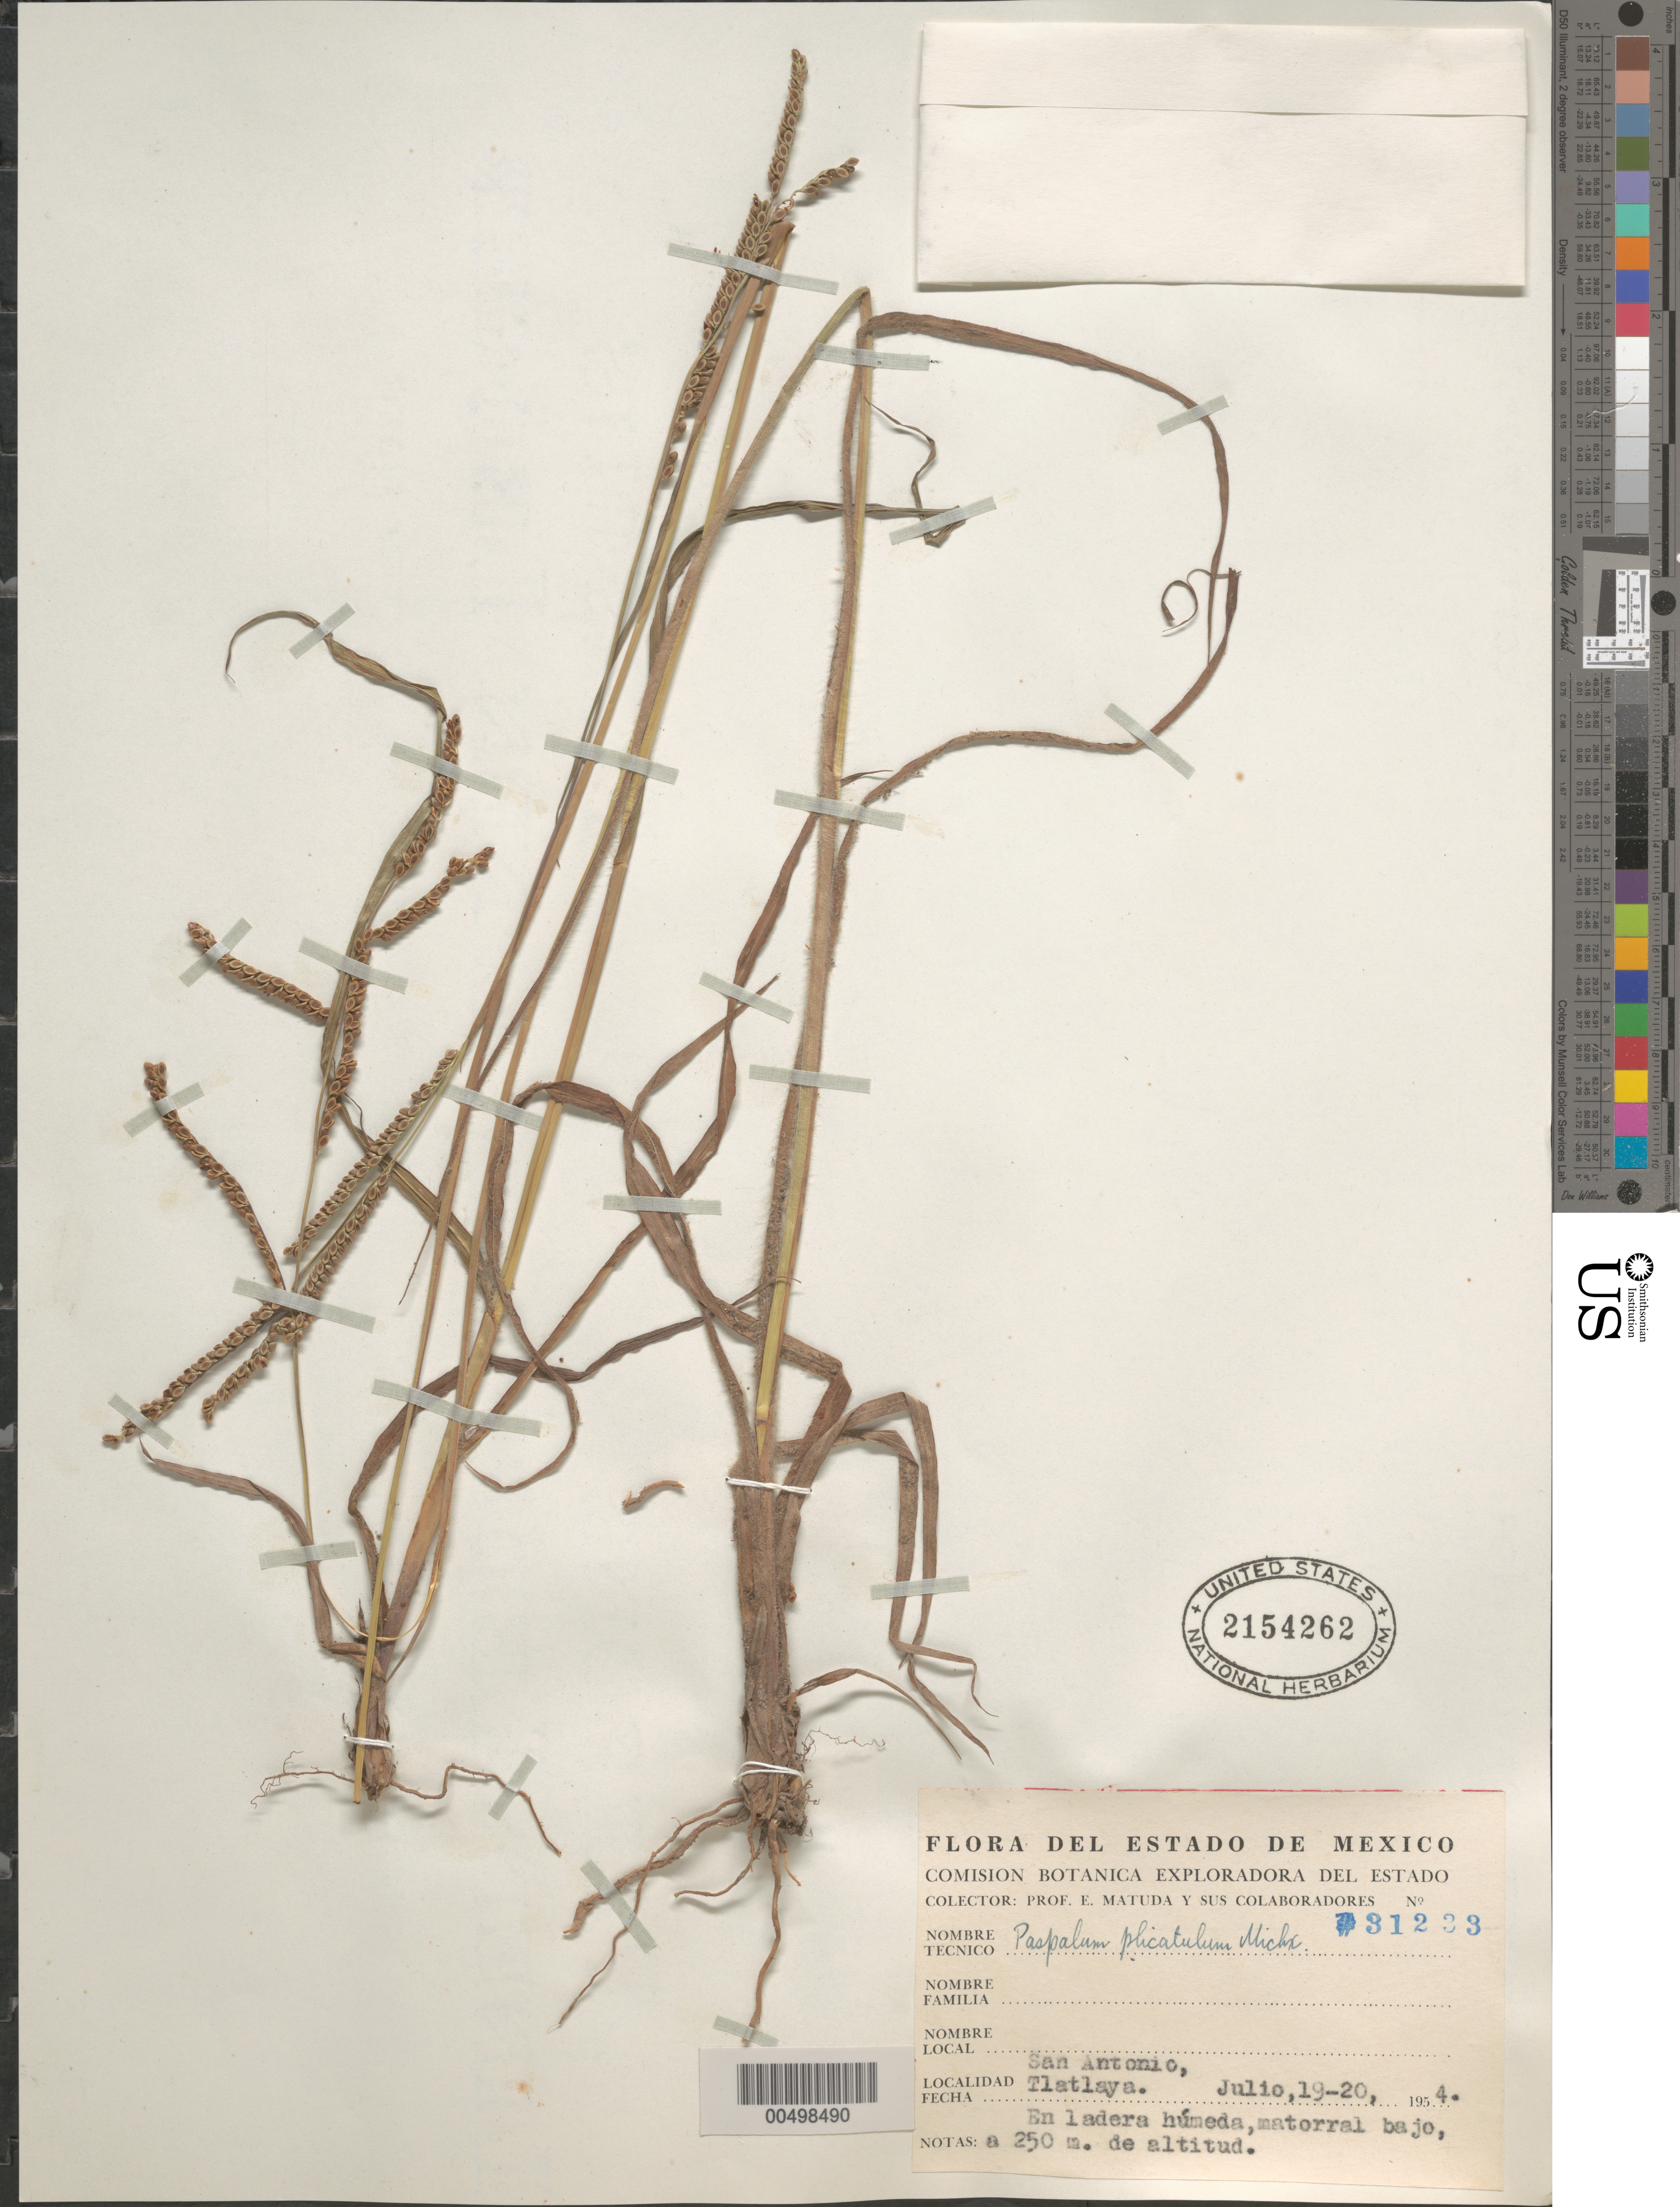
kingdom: Plantae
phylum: Tracheophyta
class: Liliopsida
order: Poales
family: Poaceae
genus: Paspalum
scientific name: Paspalum plicatulum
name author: Michx.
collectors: E. Matuda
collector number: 31233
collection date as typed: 19 Jul 1954 to 20 Jul 1954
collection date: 1954-07-19/1954-07-20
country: Mexico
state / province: México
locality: San Antonio, Tlatlaya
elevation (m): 250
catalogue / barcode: US 2154262